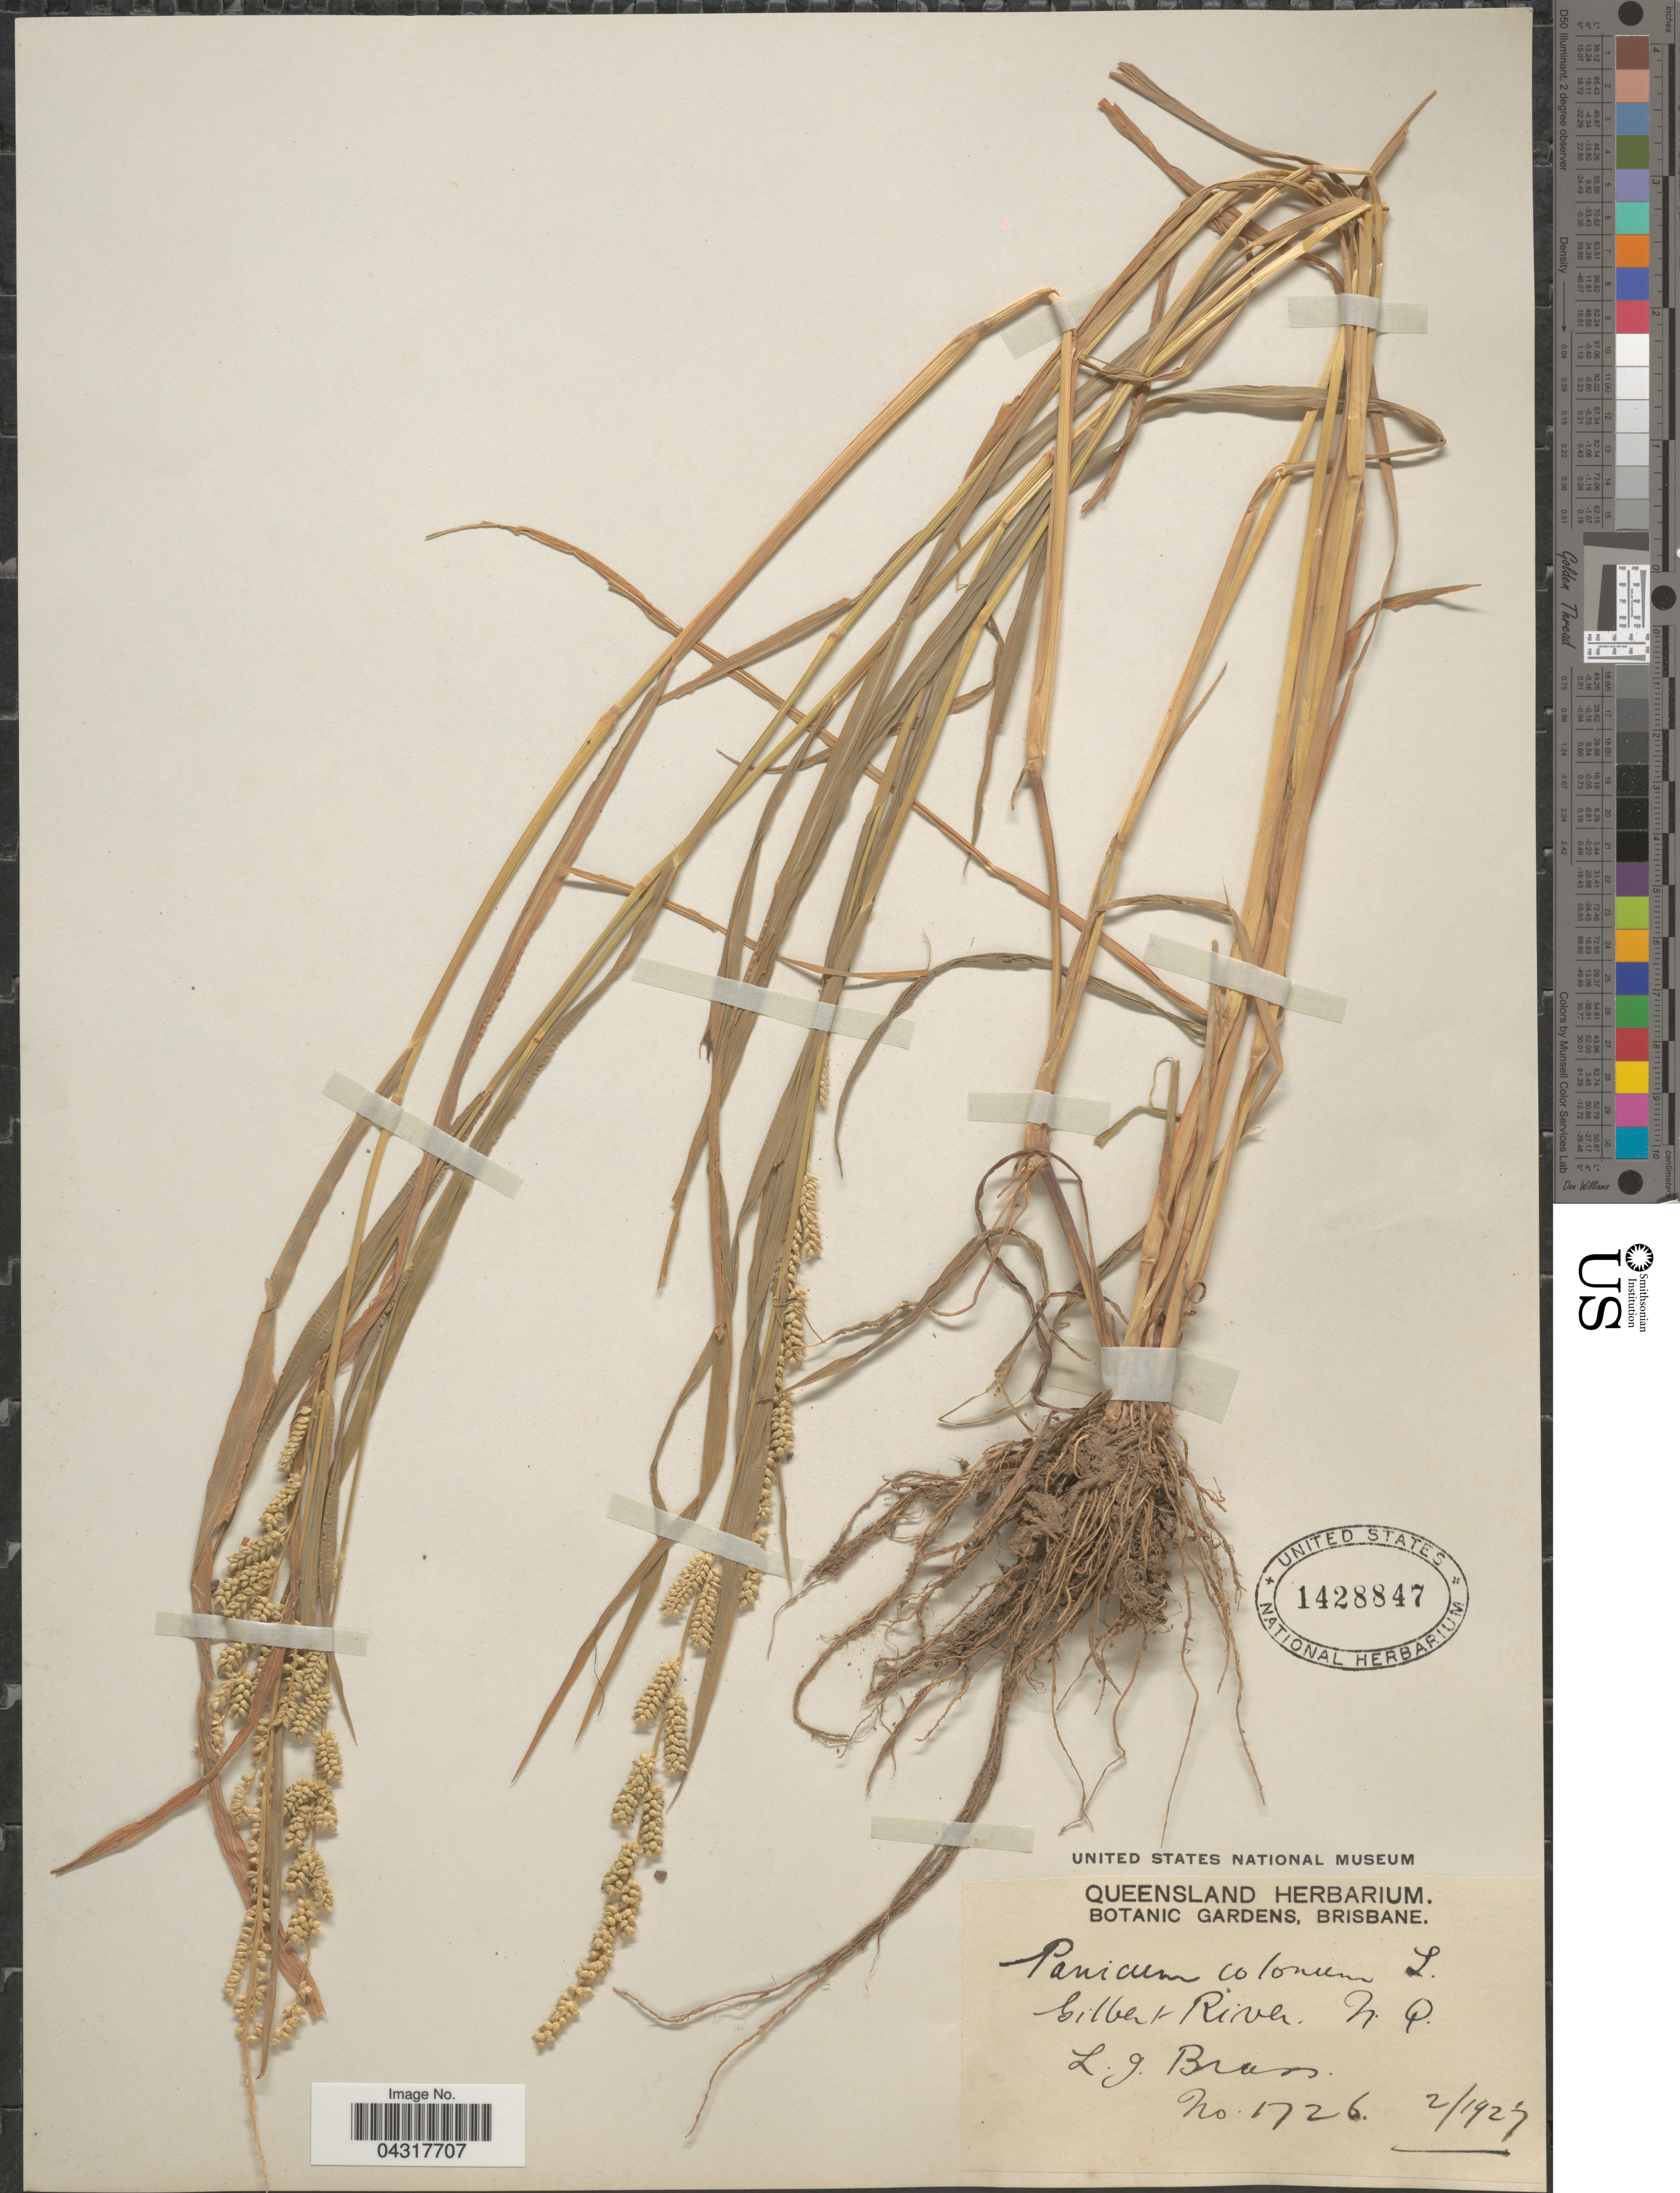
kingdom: Plantae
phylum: Tracheophyta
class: Liliopsida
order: Poales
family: Poaceae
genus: Echinochloa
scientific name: Echinochloa colona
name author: (L.) Link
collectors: L. J. Brass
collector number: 1726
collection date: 1927-02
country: Australia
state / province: Queensland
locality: Gilbert River N.Q.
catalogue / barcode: US 1428847